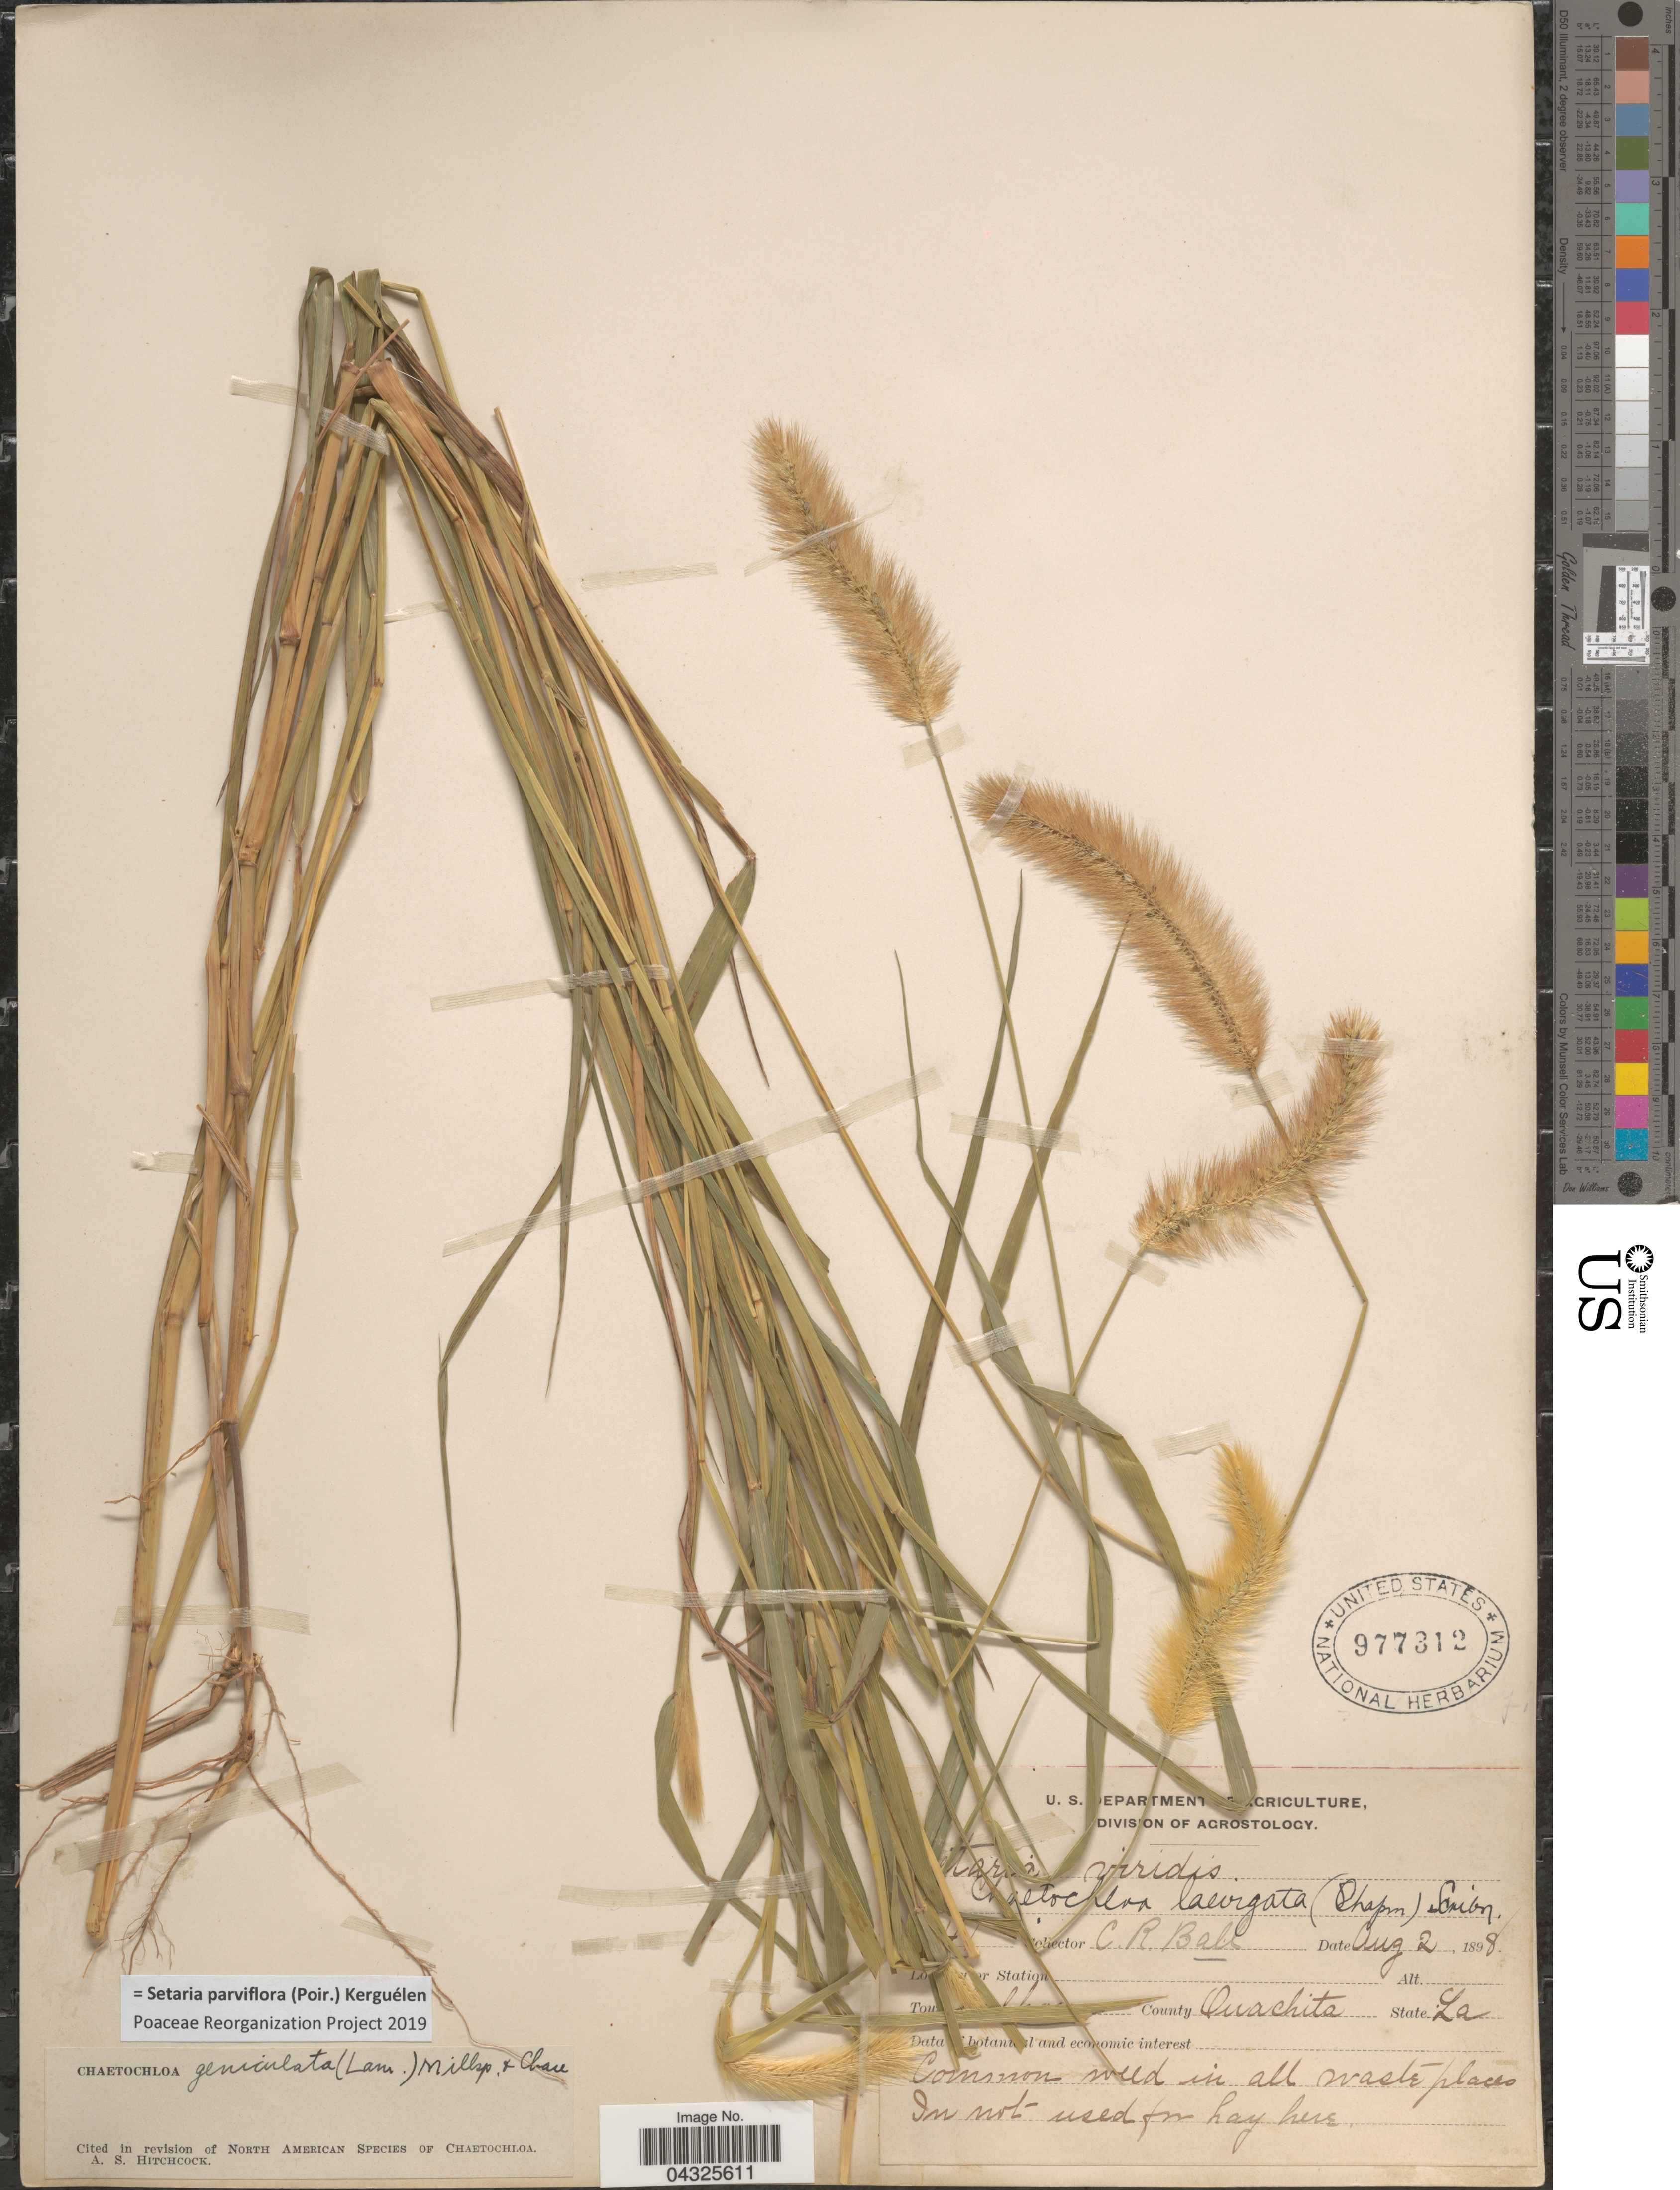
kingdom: Plantae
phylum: Tracheophyta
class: Liliopsida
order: Poales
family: Poaceae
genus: Setaria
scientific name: Setaria parviflora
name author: (Poir.) Kerguélen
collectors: C. R. Ball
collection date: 1898-08-02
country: United States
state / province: Louisiana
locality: County Quachita.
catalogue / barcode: US 977312